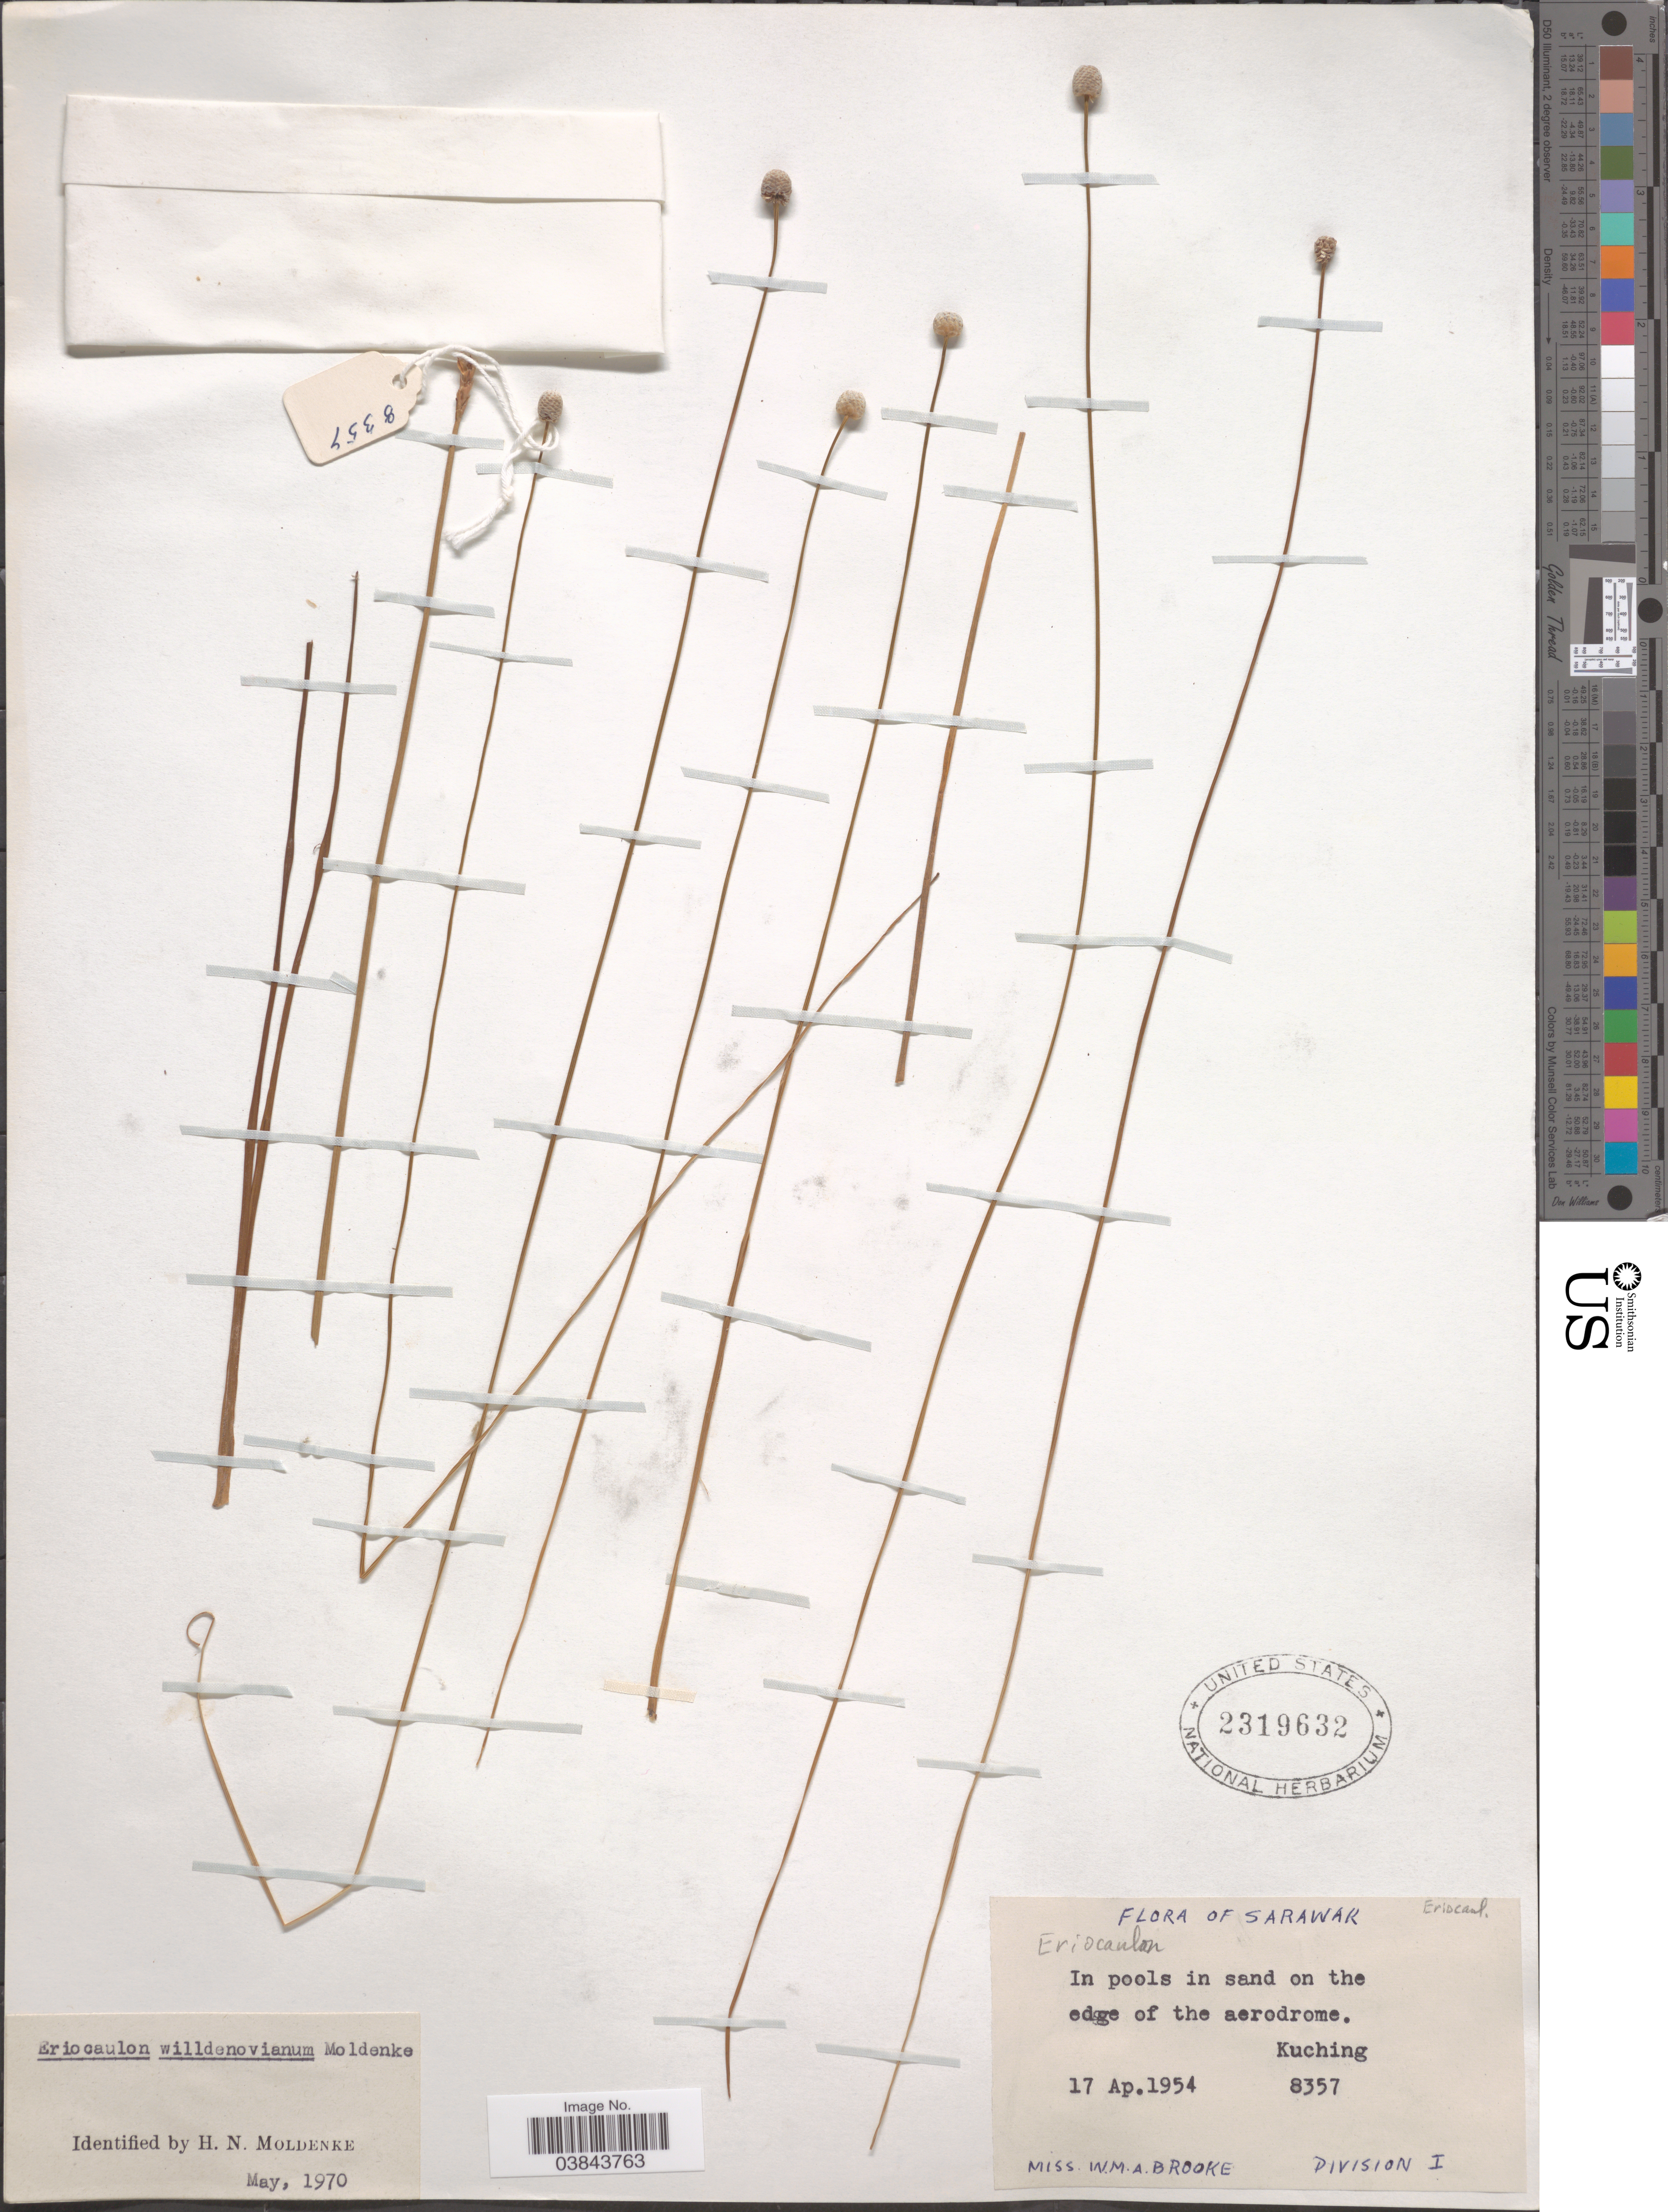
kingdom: Plantae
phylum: Tracheophyta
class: Liliopsida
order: Poales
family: Eriocaulaceae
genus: Eriocaulon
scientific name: Eriocaulon willdenovianum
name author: Moldenke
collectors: W. Brooke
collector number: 8357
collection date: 1954-04-17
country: Malaysia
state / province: Sarawak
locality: In pools in sand on the edge of the aerodrome. Kuching.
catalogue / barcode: US 2319632